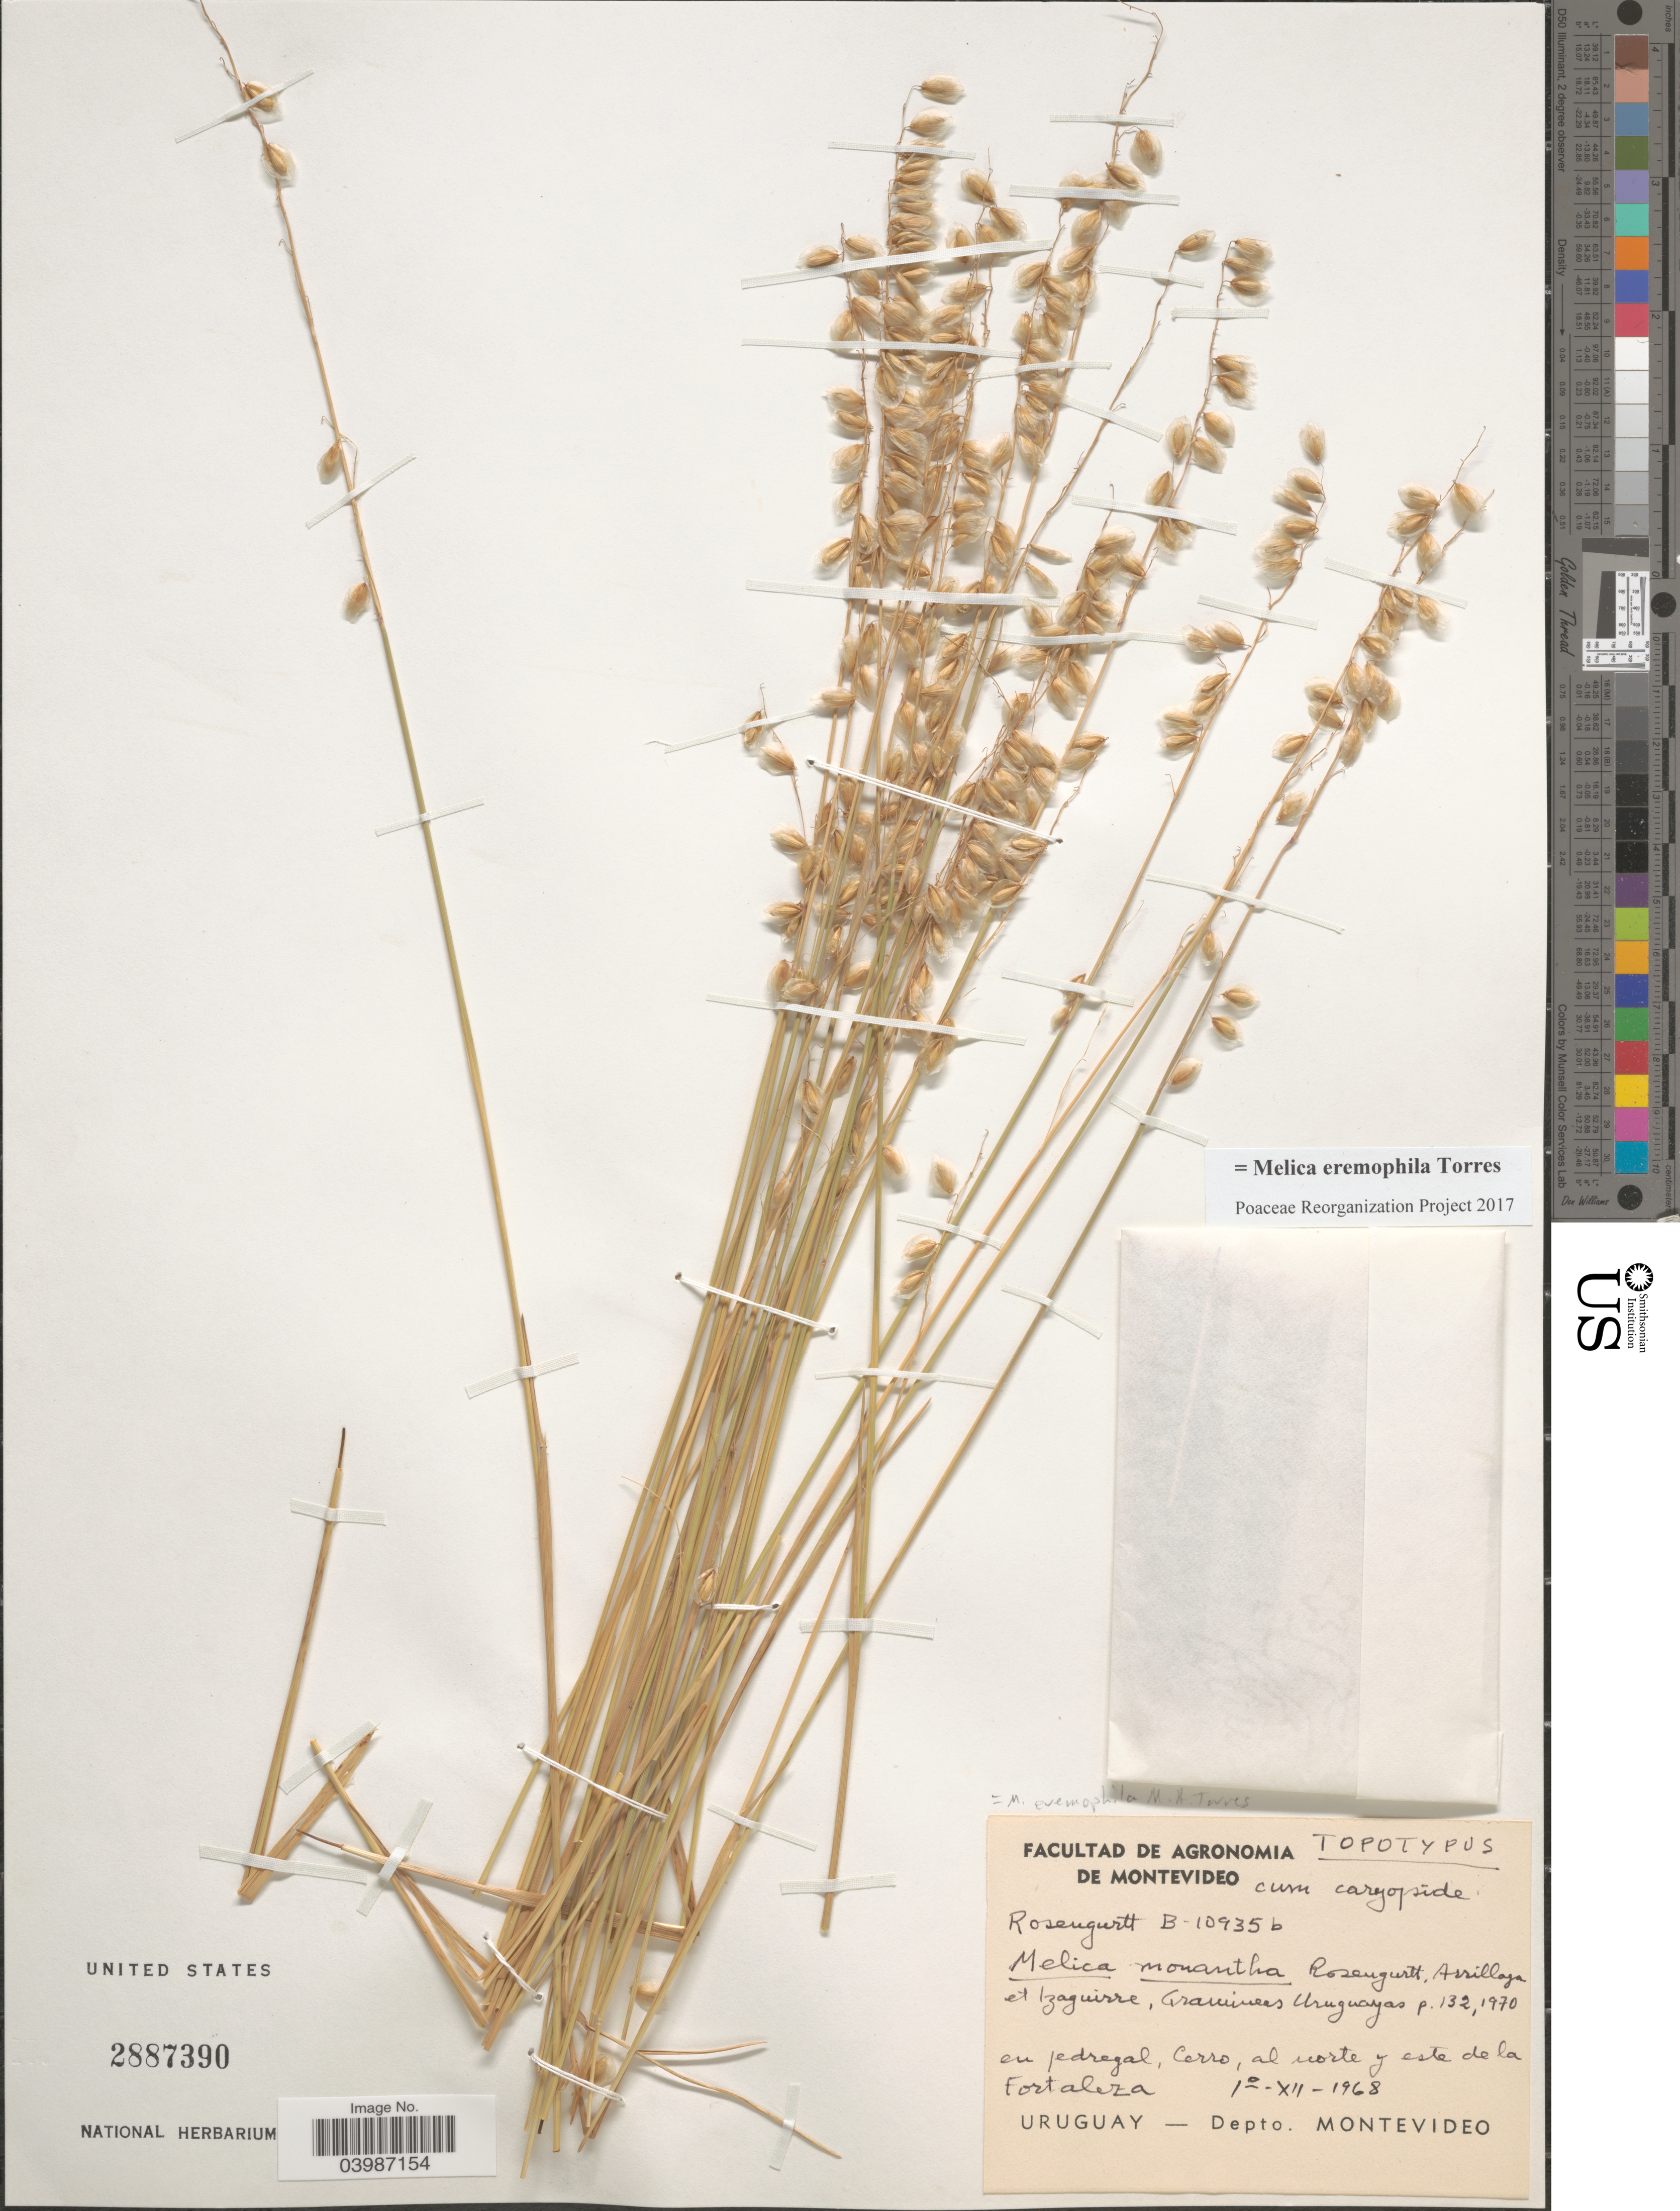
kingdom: Plantae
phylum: Tracheophyta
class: Liliopsida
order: Poales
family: Poaceae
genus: Melica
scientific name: Melica eremophila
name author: Torres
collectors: Rosengurtt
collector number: B-10935b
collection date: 1968-12-10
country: Uruguay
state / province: Montevideo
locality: Cerro, al norte y este de la Fortaleza. Depto. Montevideo.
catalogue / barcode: US 2887390